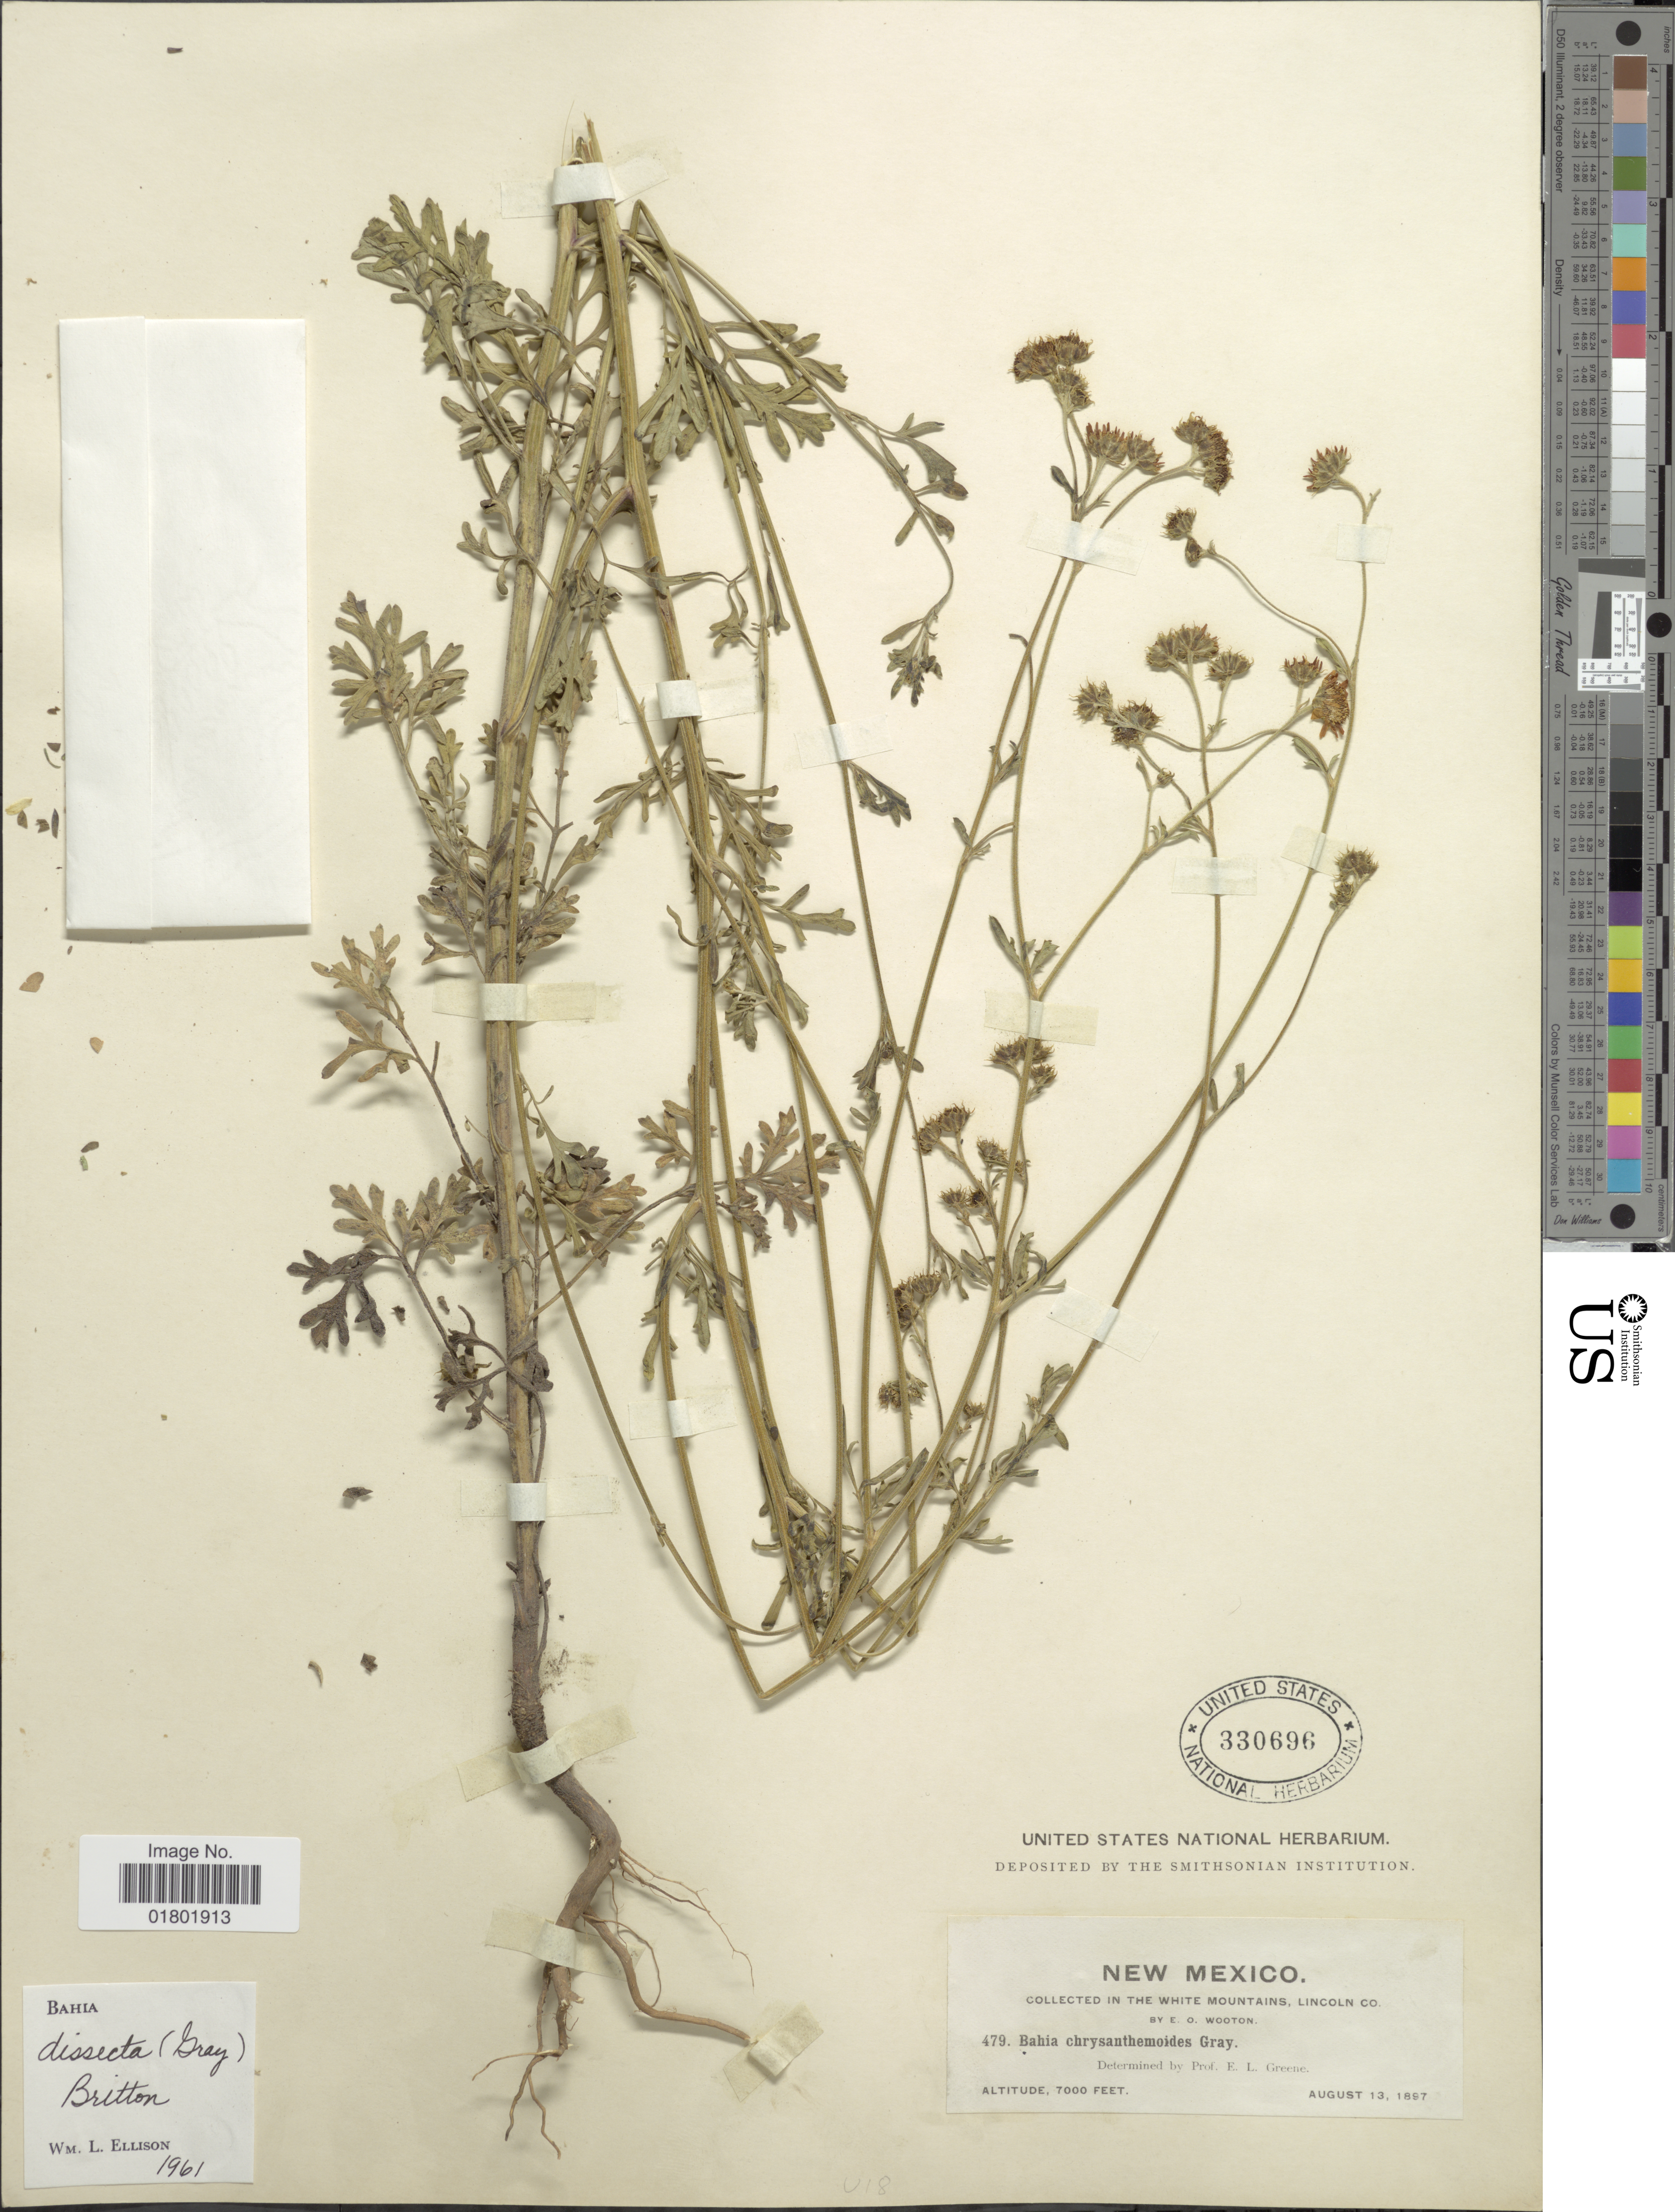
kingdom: Plantae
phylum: Tracheophyta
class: Magnoliopsida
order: Asterales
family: Asteraceae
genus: Bahia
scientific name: Bahia dissecta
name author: (A. Gray) Britton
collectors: E. O. Wooton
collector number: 479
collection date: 1897-08-13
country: United States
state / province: New Mexico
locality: The White Mountains, Lincoln Co.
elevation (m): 2134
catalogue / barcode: US 330696